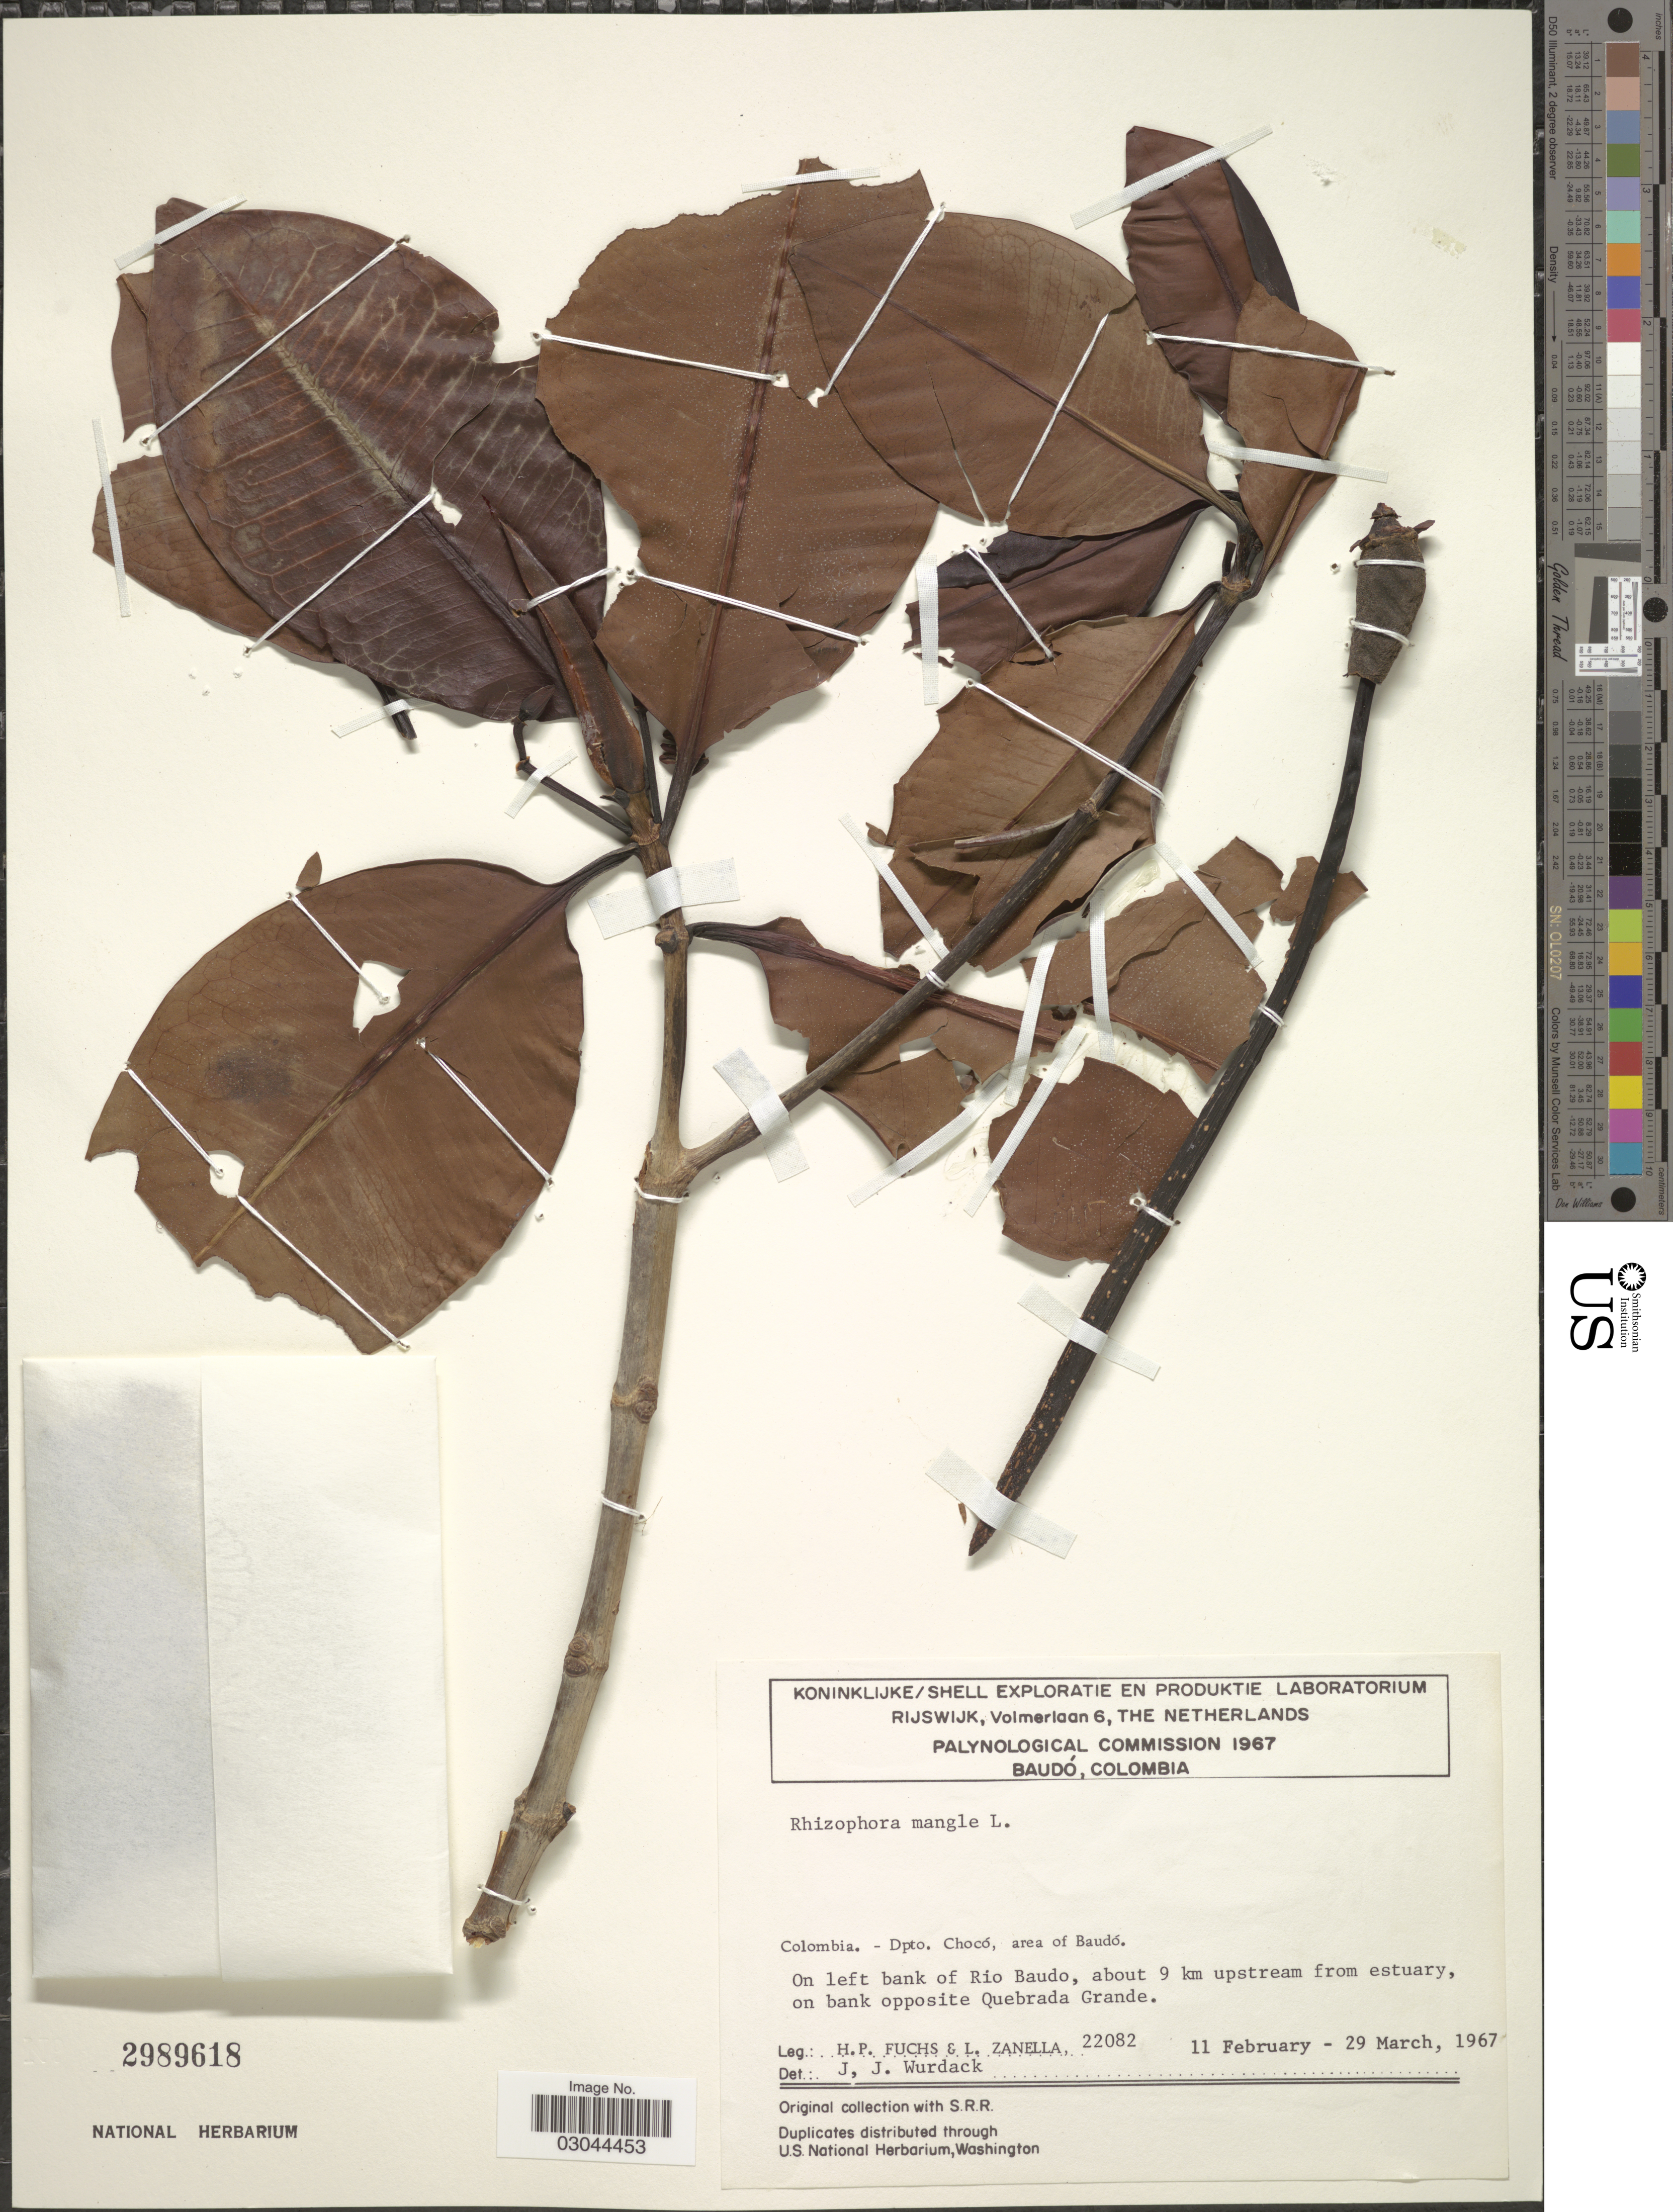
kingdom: Plantae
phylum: Tracheophyta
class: Magnoliopsida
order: Malpighiales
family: Rhizophoraceae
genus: Rhizophora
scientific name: Rhizophora mangle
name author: L.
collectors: H. P. Fuchs & L. Zanella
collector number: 22082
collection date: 1967-02-11/1967-03-29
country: Colombia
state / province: Chocó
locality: Dpto. Chocó, area of Baudó. On left bank of Rio Baudo, about 9 km upstream from estuary, on bank opposite Quebrada Grande.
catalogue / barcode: US 2989618